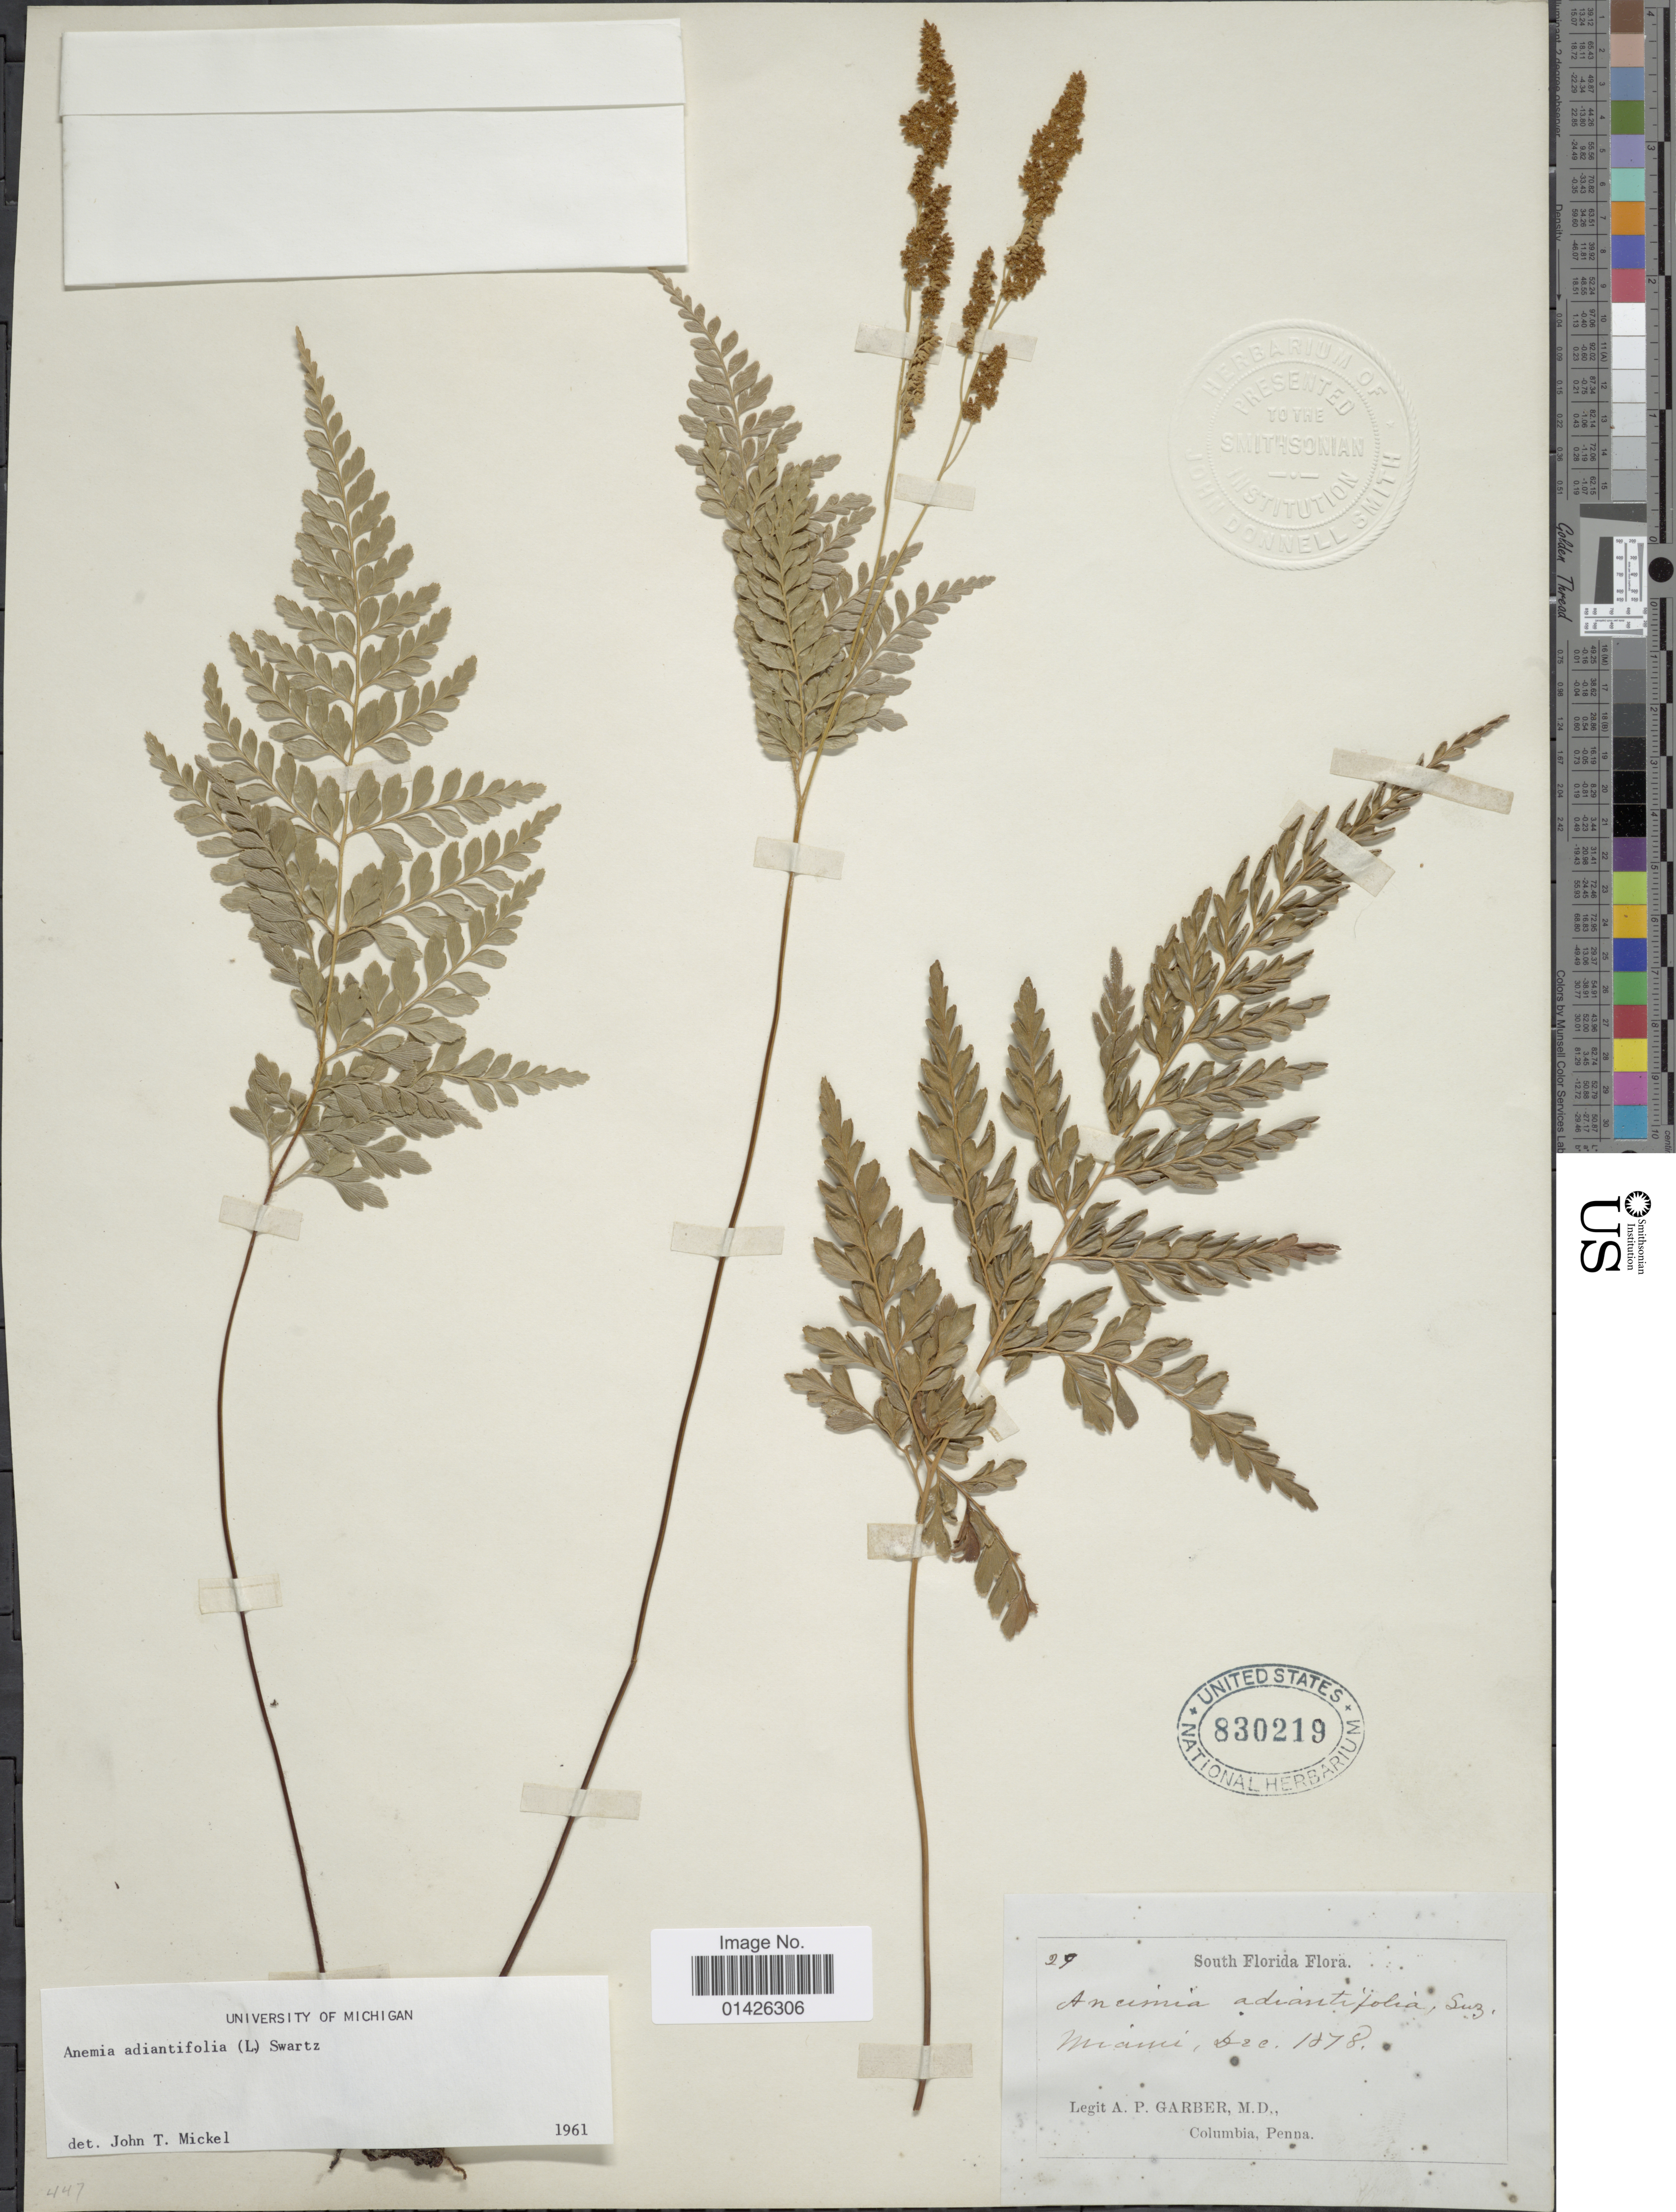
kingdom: Plantae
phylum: Tracheophyta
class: Polypodiopsida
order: Schizaeales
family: Anemiaceae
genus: Anemia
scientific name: Anemia adiantifolia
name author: (L.) Sw.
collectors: A. P. Garber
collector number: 29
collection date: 1878-12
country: United States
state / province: Florida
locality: Souith Florida, Miami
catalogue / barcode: US 830219